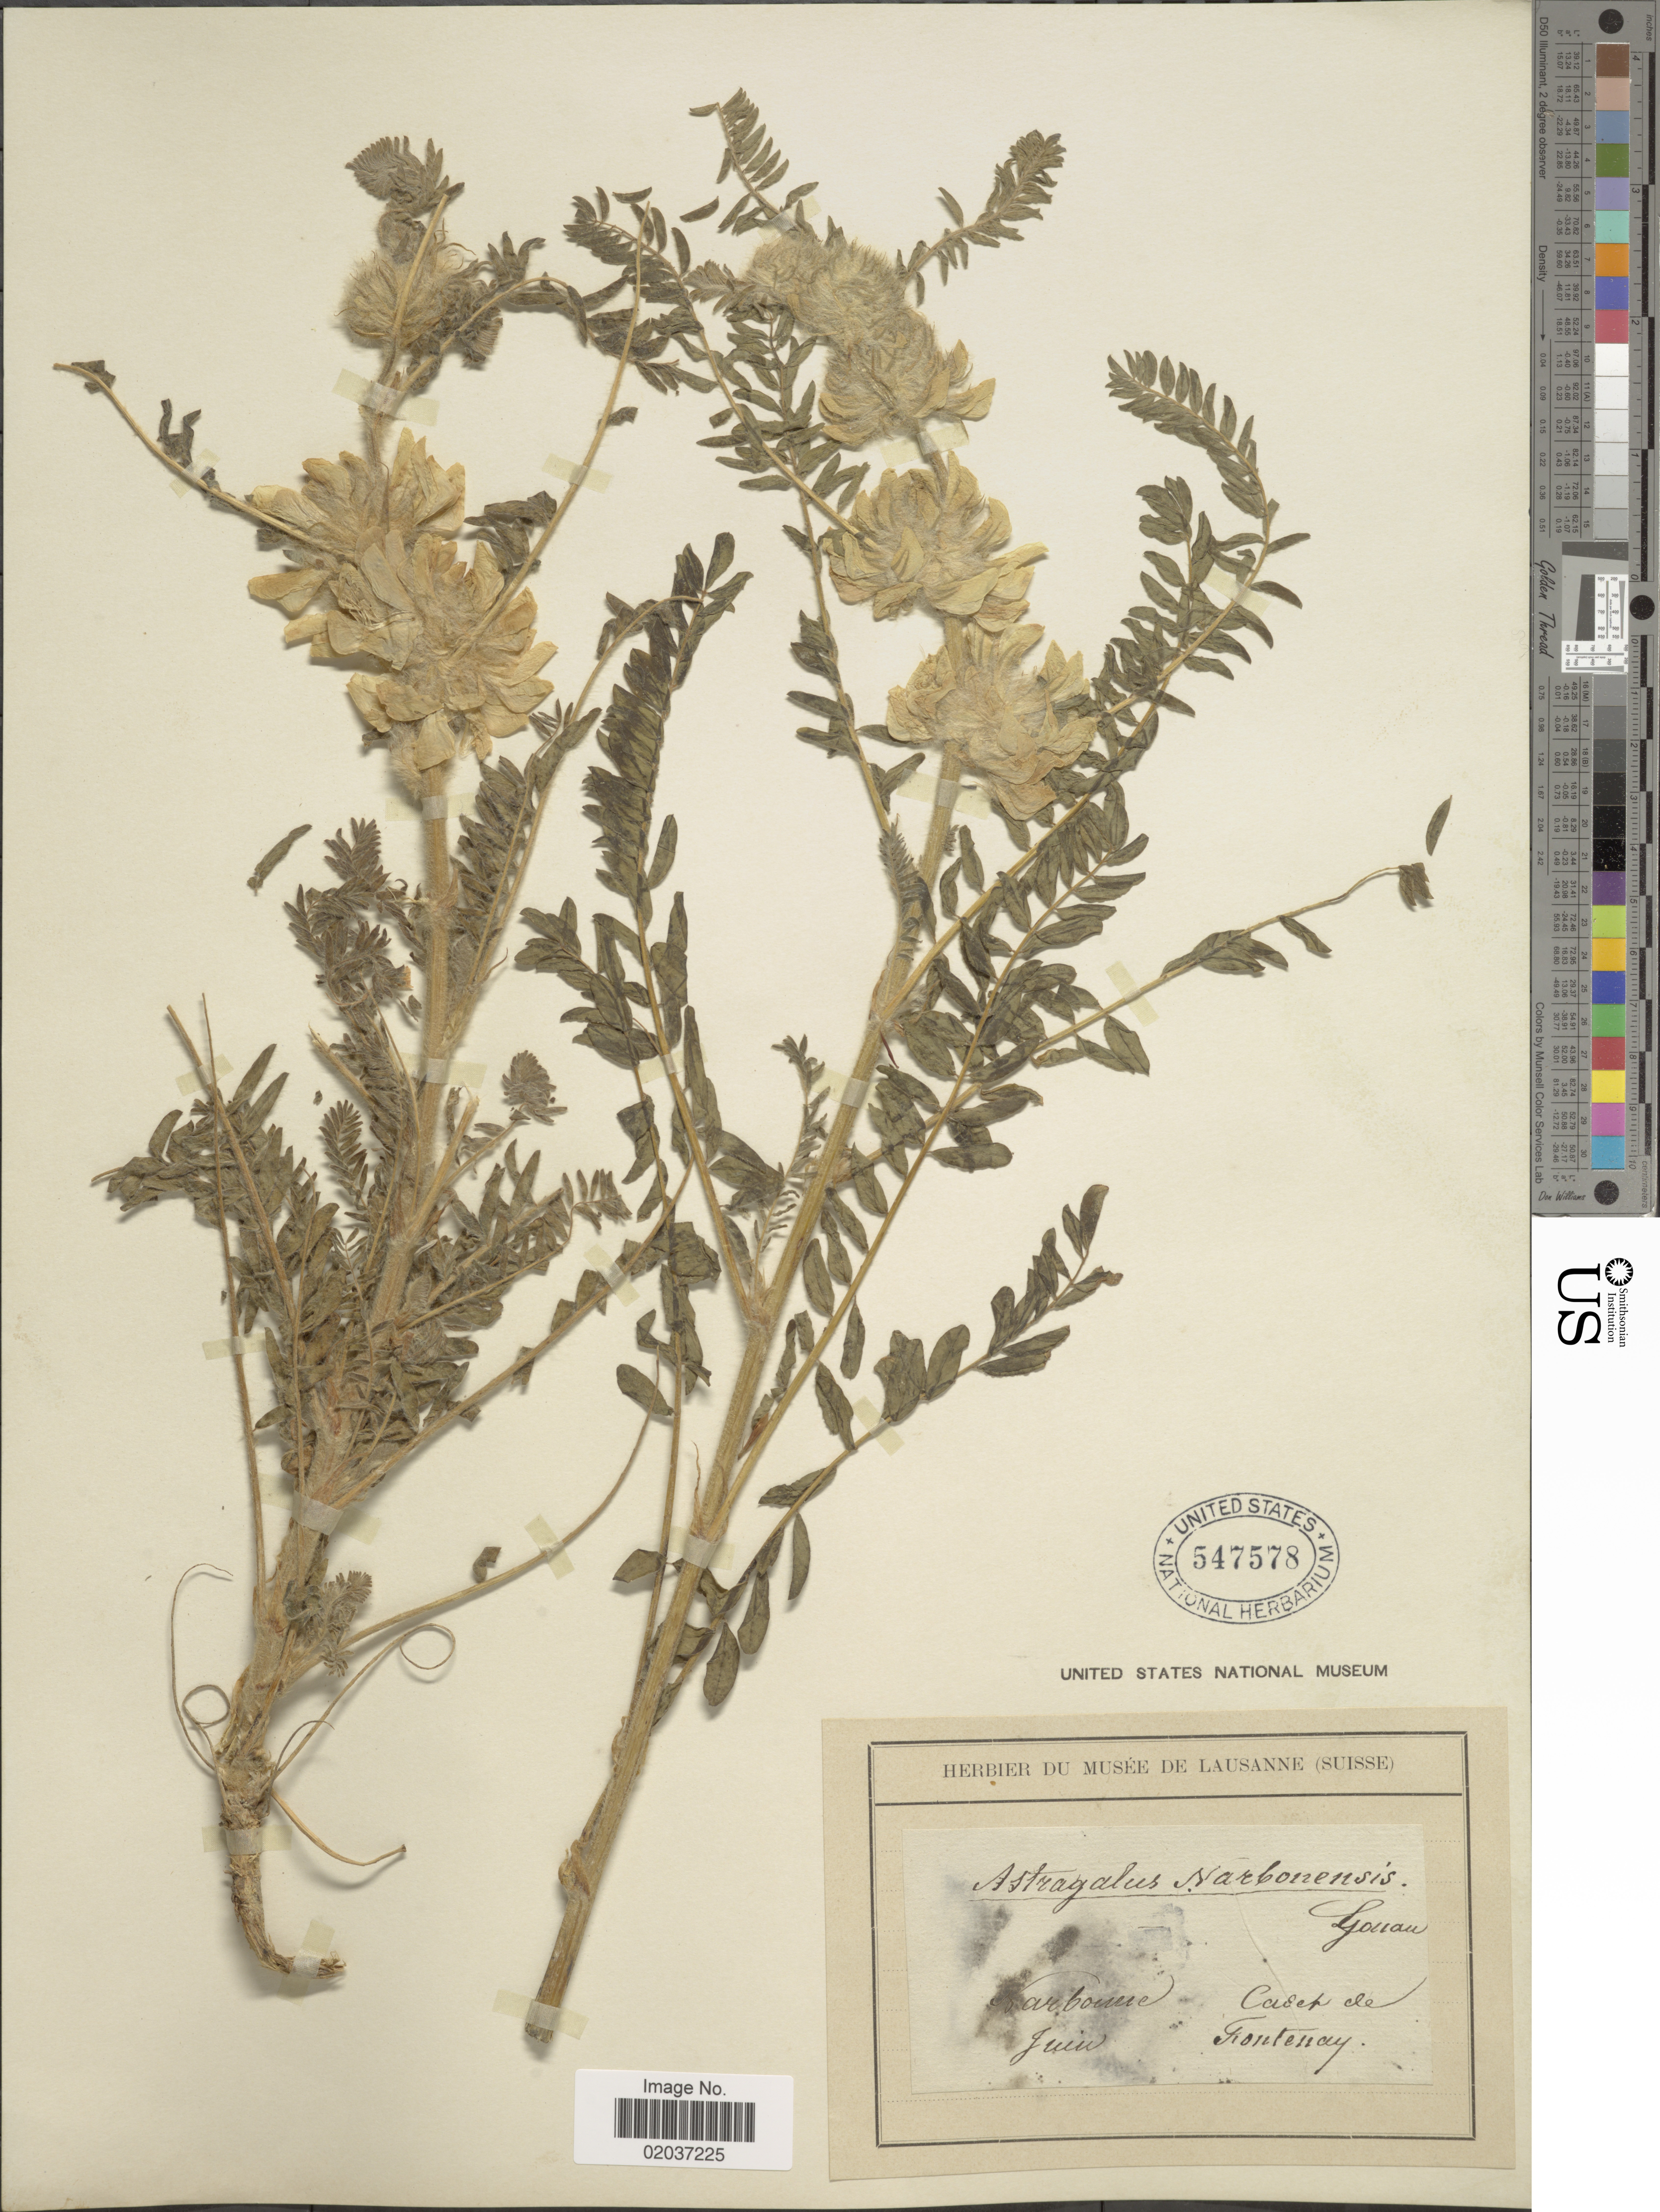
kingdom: Plantae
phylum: Tracheophyta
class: Magnoliopsida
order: Fabales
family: Fabaceae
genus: Astragalus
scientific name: Astragalus narbonensis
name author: Gouan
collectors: Ex herb. Musee de Lausanne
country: France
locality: Narbonne, Cadet de Fontenay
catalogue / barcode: US 547578